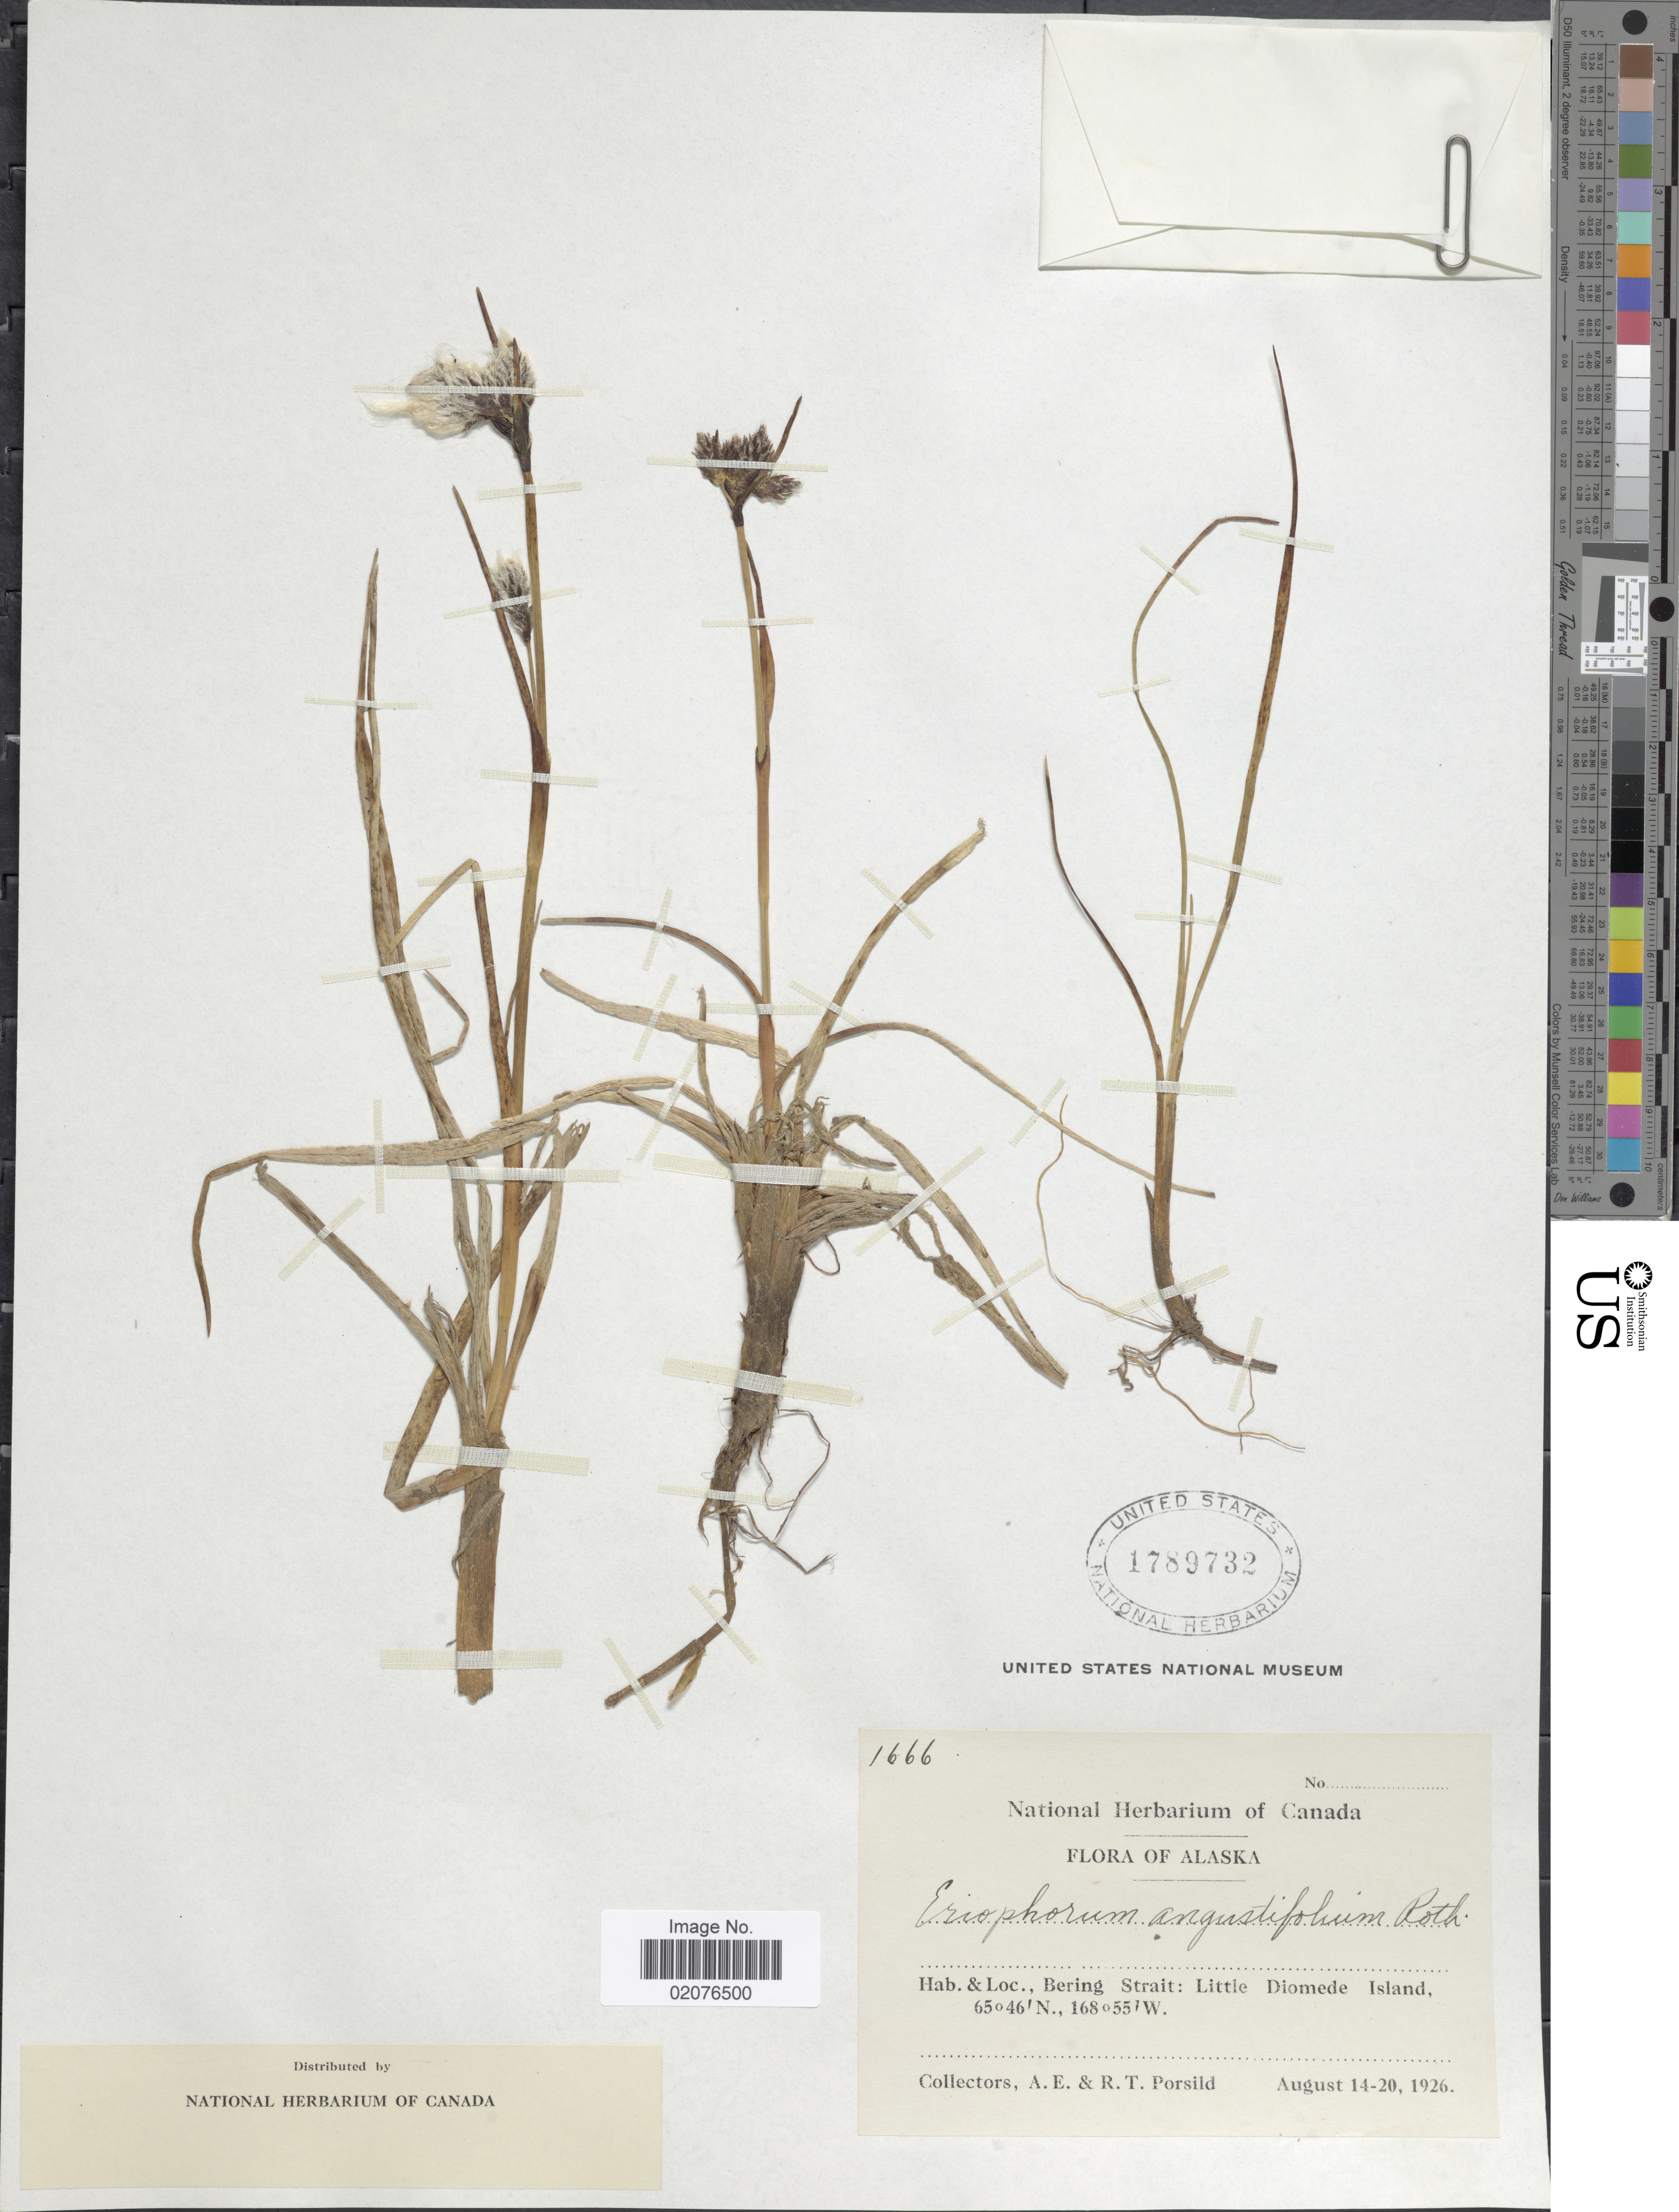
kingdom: Plantae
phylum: Tracheophyta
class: Liliopsida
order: Poales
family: Cyperaceae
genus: Eriophorum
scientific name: Eriophorum angustifolium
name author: Honck.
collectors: A. E. Porsild & R. T. Porsild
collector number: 1666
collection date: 1926-08-14/1926-08-20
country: United States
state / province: Alaska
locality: Bering Strait: Little Diomede Island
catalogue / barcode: US 1789732